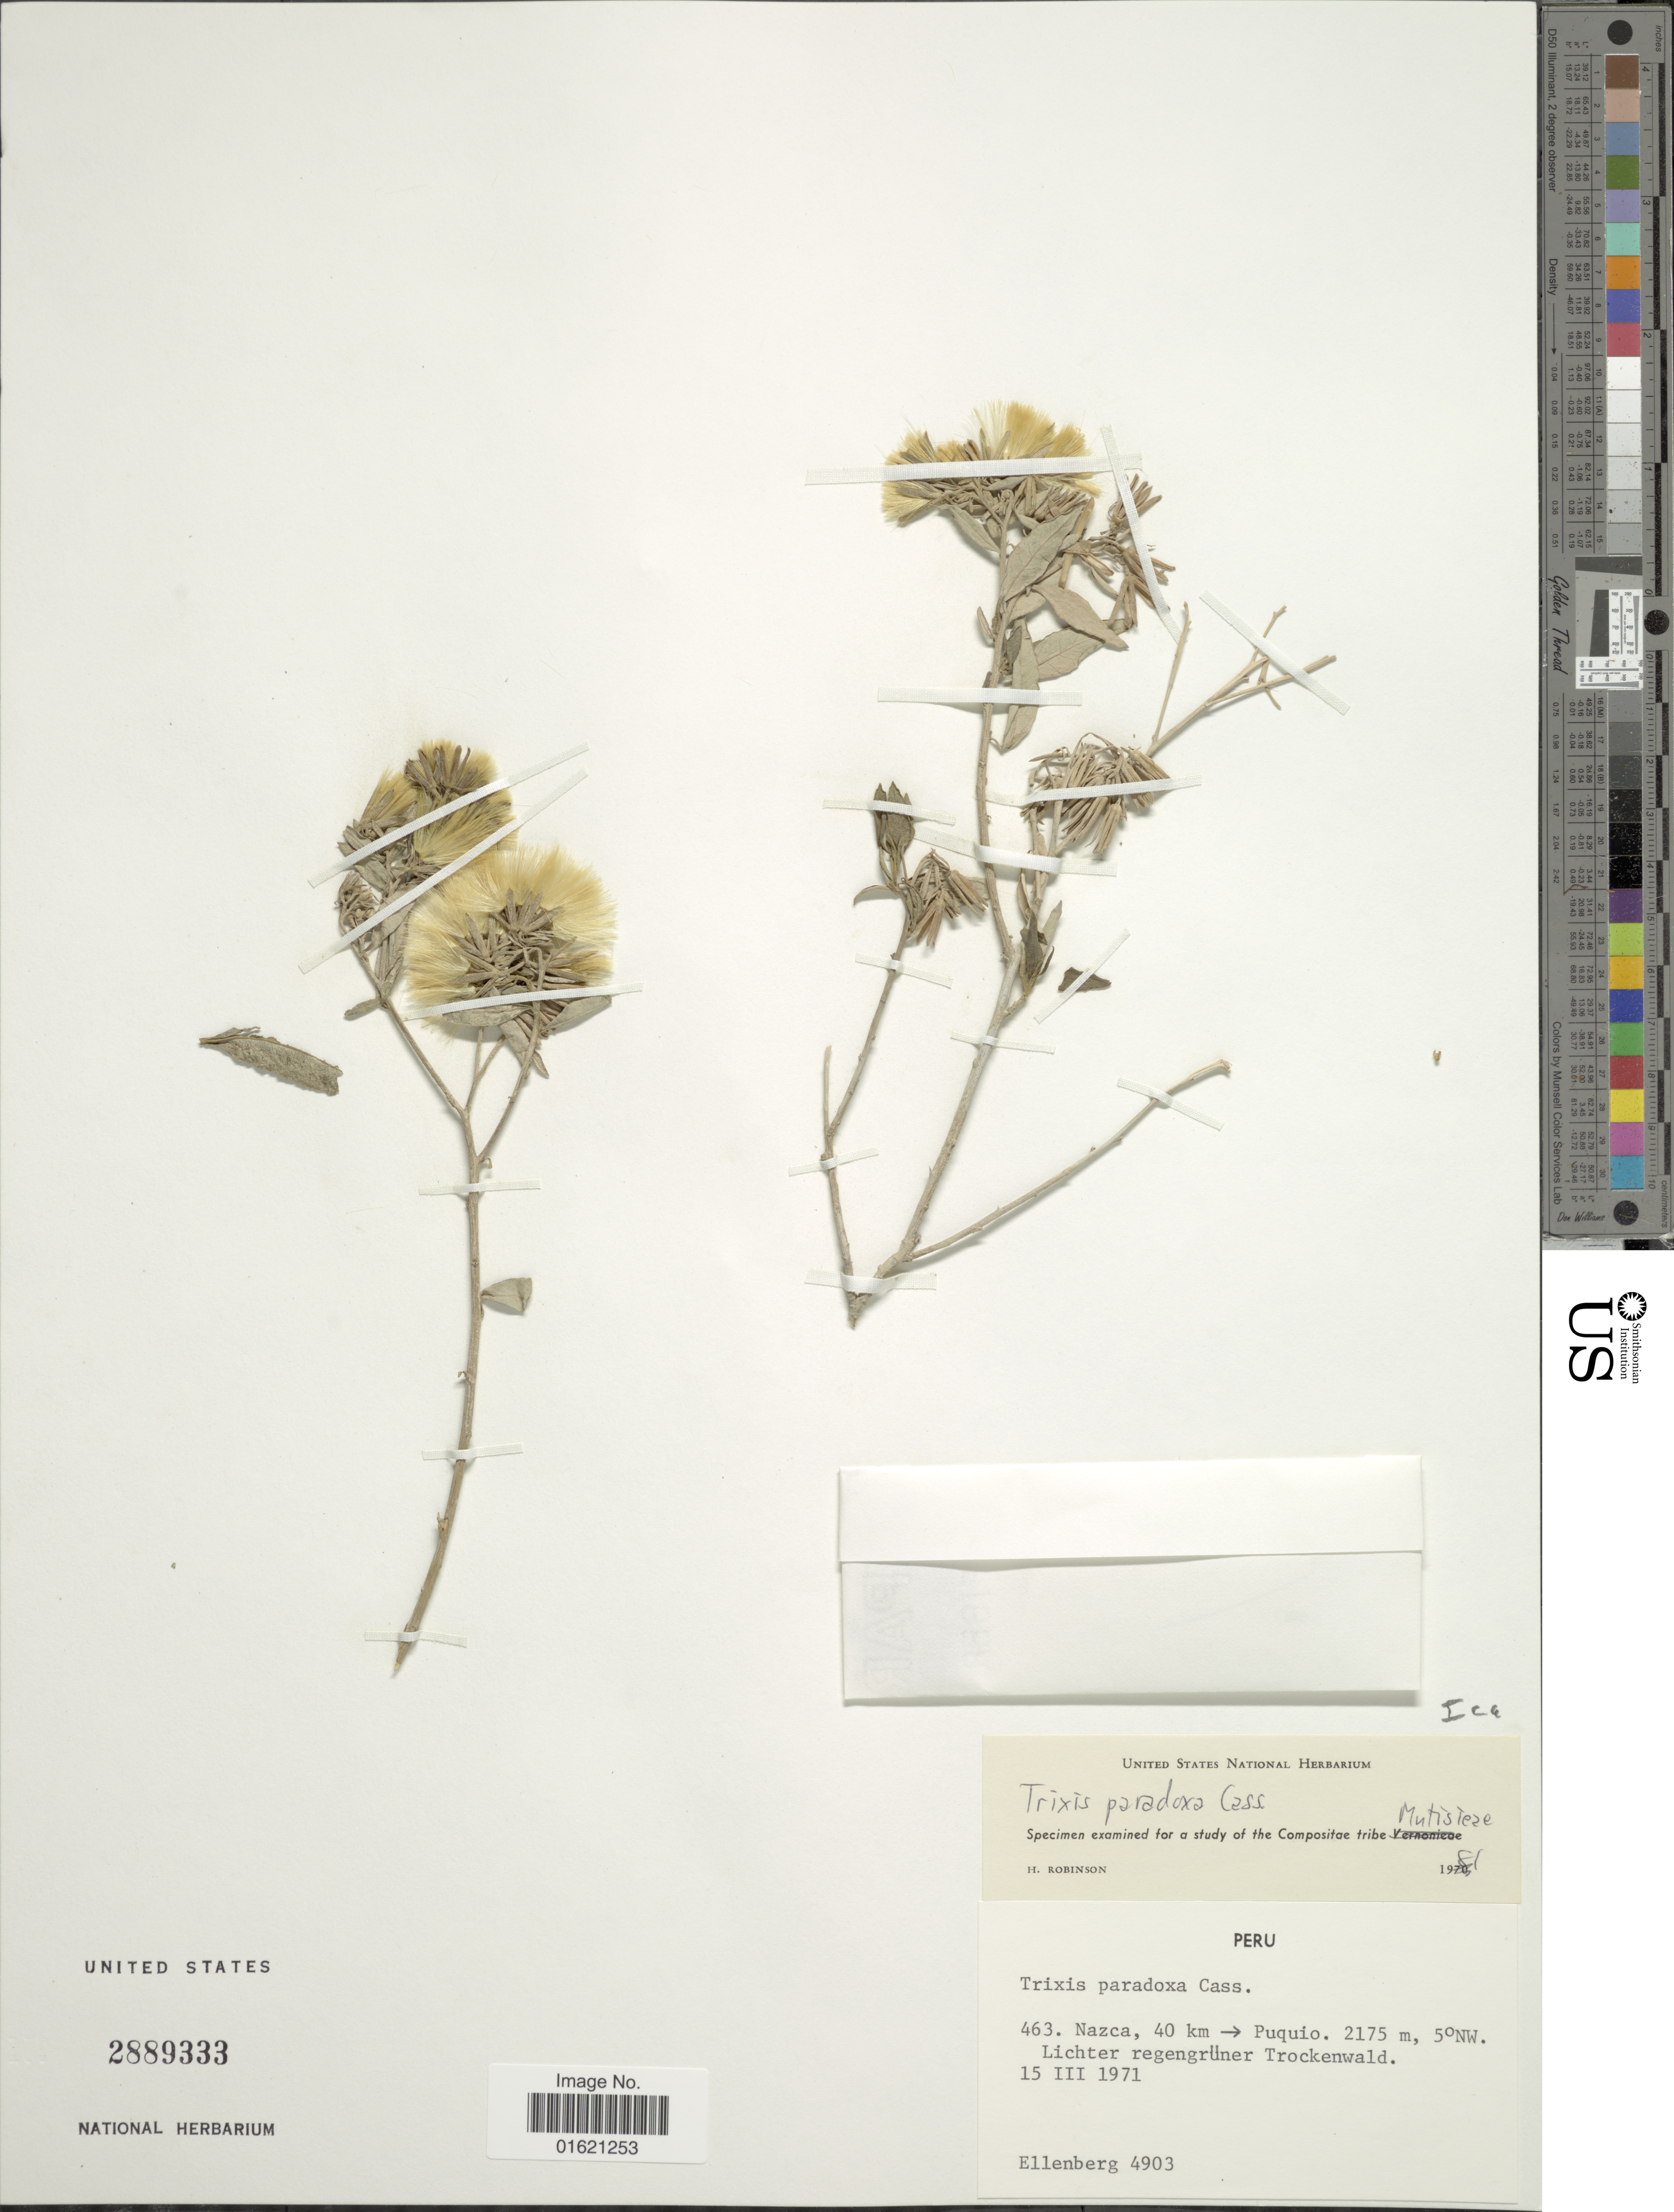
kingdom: Plantae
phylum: Tracheophyta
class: Magnoliopsida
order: Asterales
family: Asteraceae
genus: Trixis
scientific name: Trixis cacalioides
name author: (Kunth) D. Don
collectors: H. Ellenberg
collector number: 4903/463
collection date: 1971-03-15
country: Peru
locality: Nazca, 40 km Puquio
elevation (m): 2175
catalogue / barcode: US 2889333